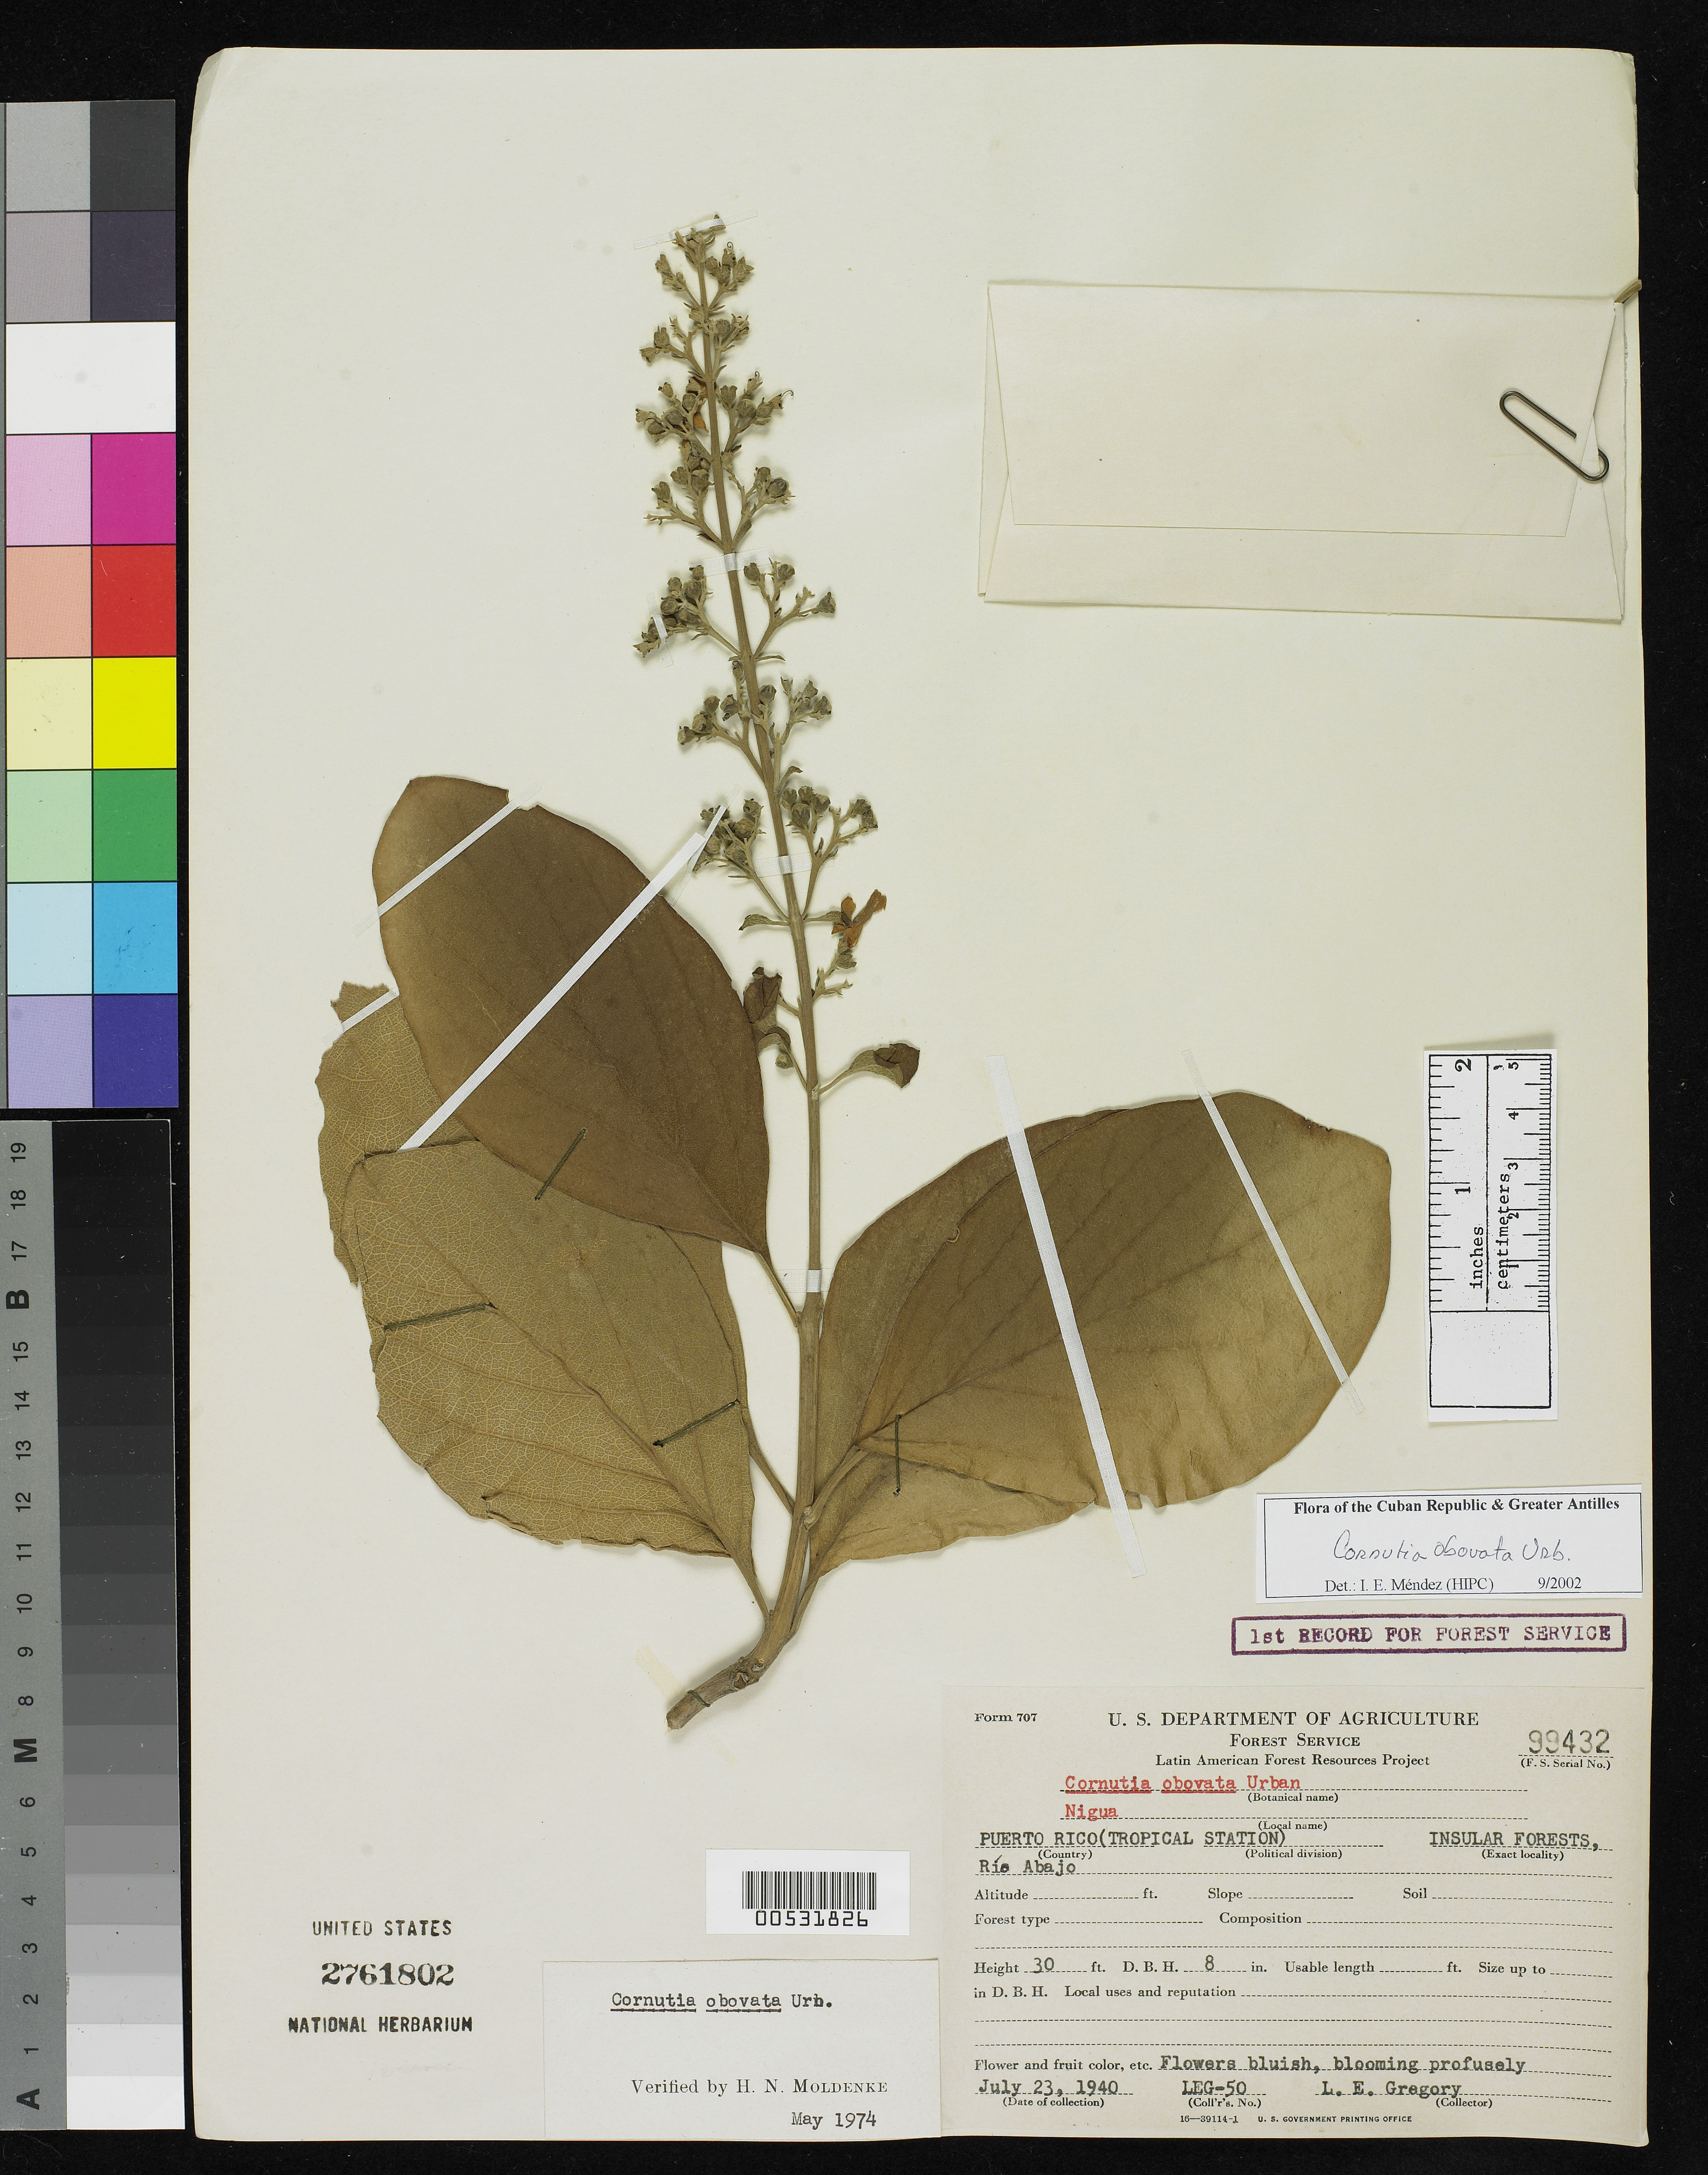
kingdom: Plantae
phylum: Tracheophyta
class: Magnoliopsida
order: Lamiales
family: Lamiaceae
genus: Cornutia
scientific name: Cornutia obovata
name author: Urb.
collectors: L. E. Gregory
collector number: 154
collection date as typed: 17 Sep 1940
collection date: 1940-09-17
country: Puerto Rico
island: Greater Antilles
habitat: tropical insular forests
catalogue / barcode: US 2761802